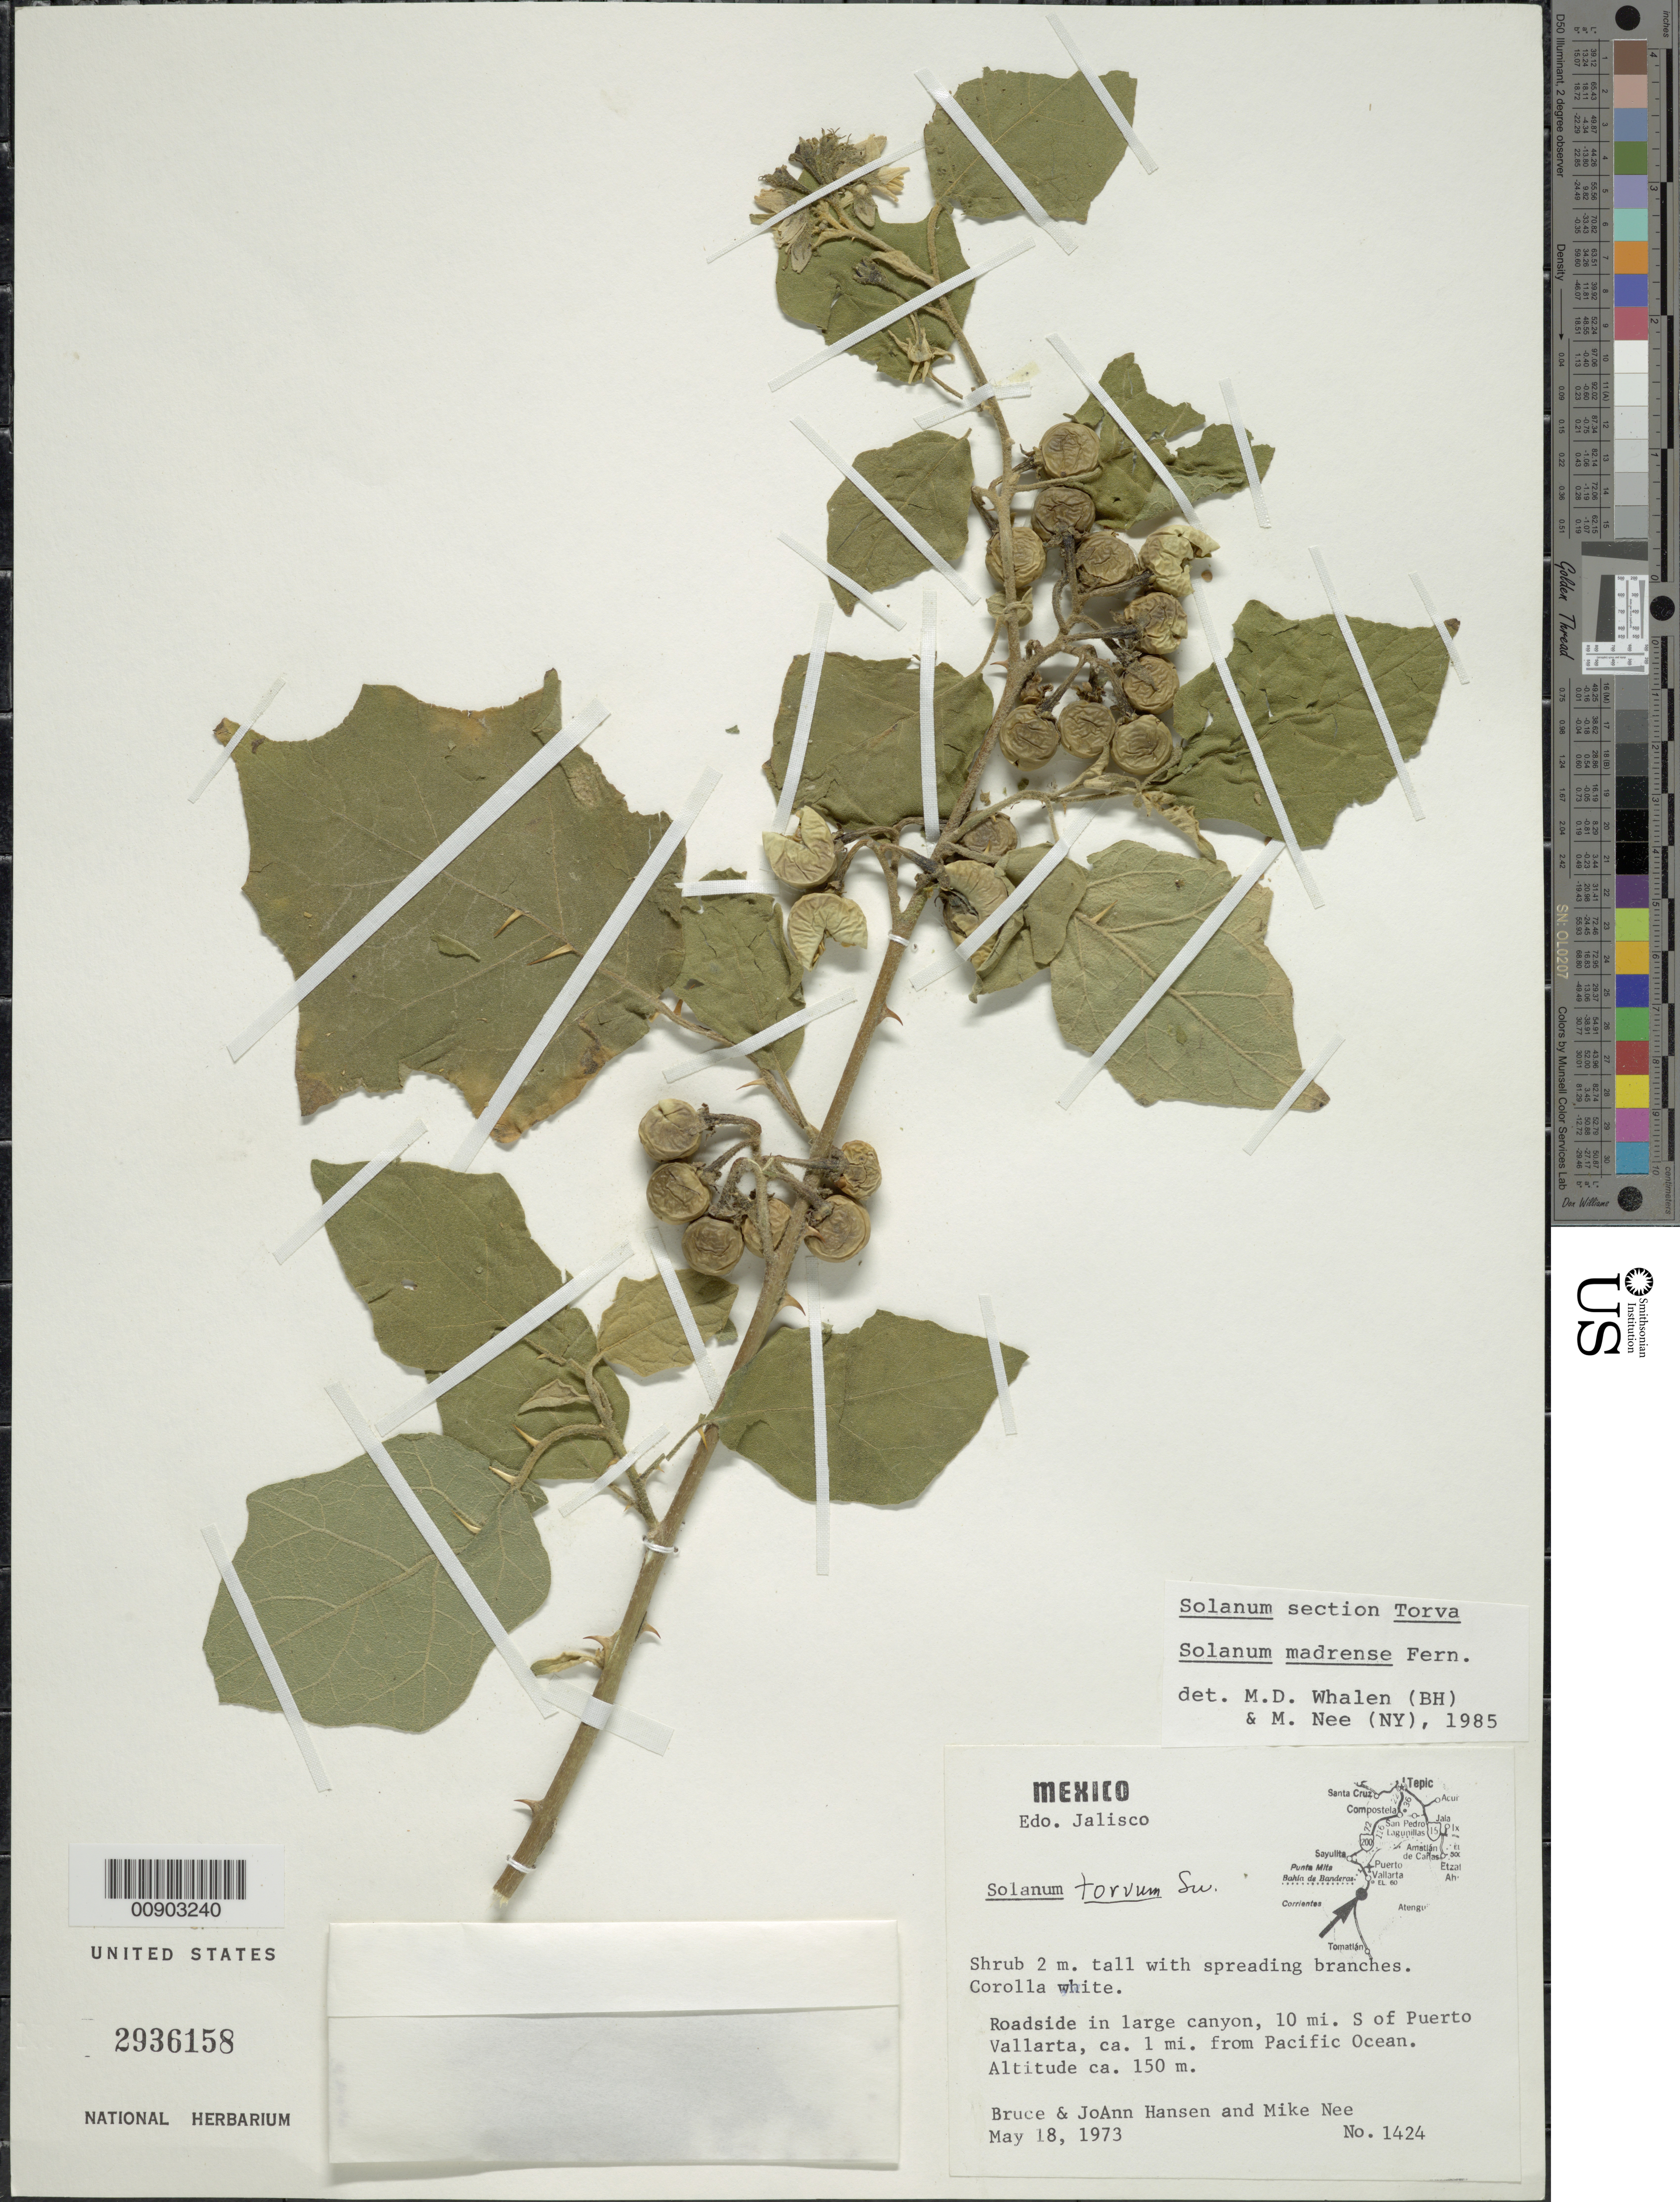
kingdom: Plantae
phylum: Tracheophyta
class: Magnoliopsida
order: Solanales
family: Solanaceae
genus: Solanum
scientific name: Solanum madrense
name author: Fernald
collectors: B. Hansen, J. Hansen & M. Nee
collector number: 1424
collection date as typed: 18 May 1973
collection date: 1973-05-18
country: Mexico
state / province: Jalisco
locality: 10 mi. S of Puerto Vallarta, ca. 1 mi. from Pacific Ocean.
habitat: Roadside in large canyon.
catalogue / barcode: US 2936158